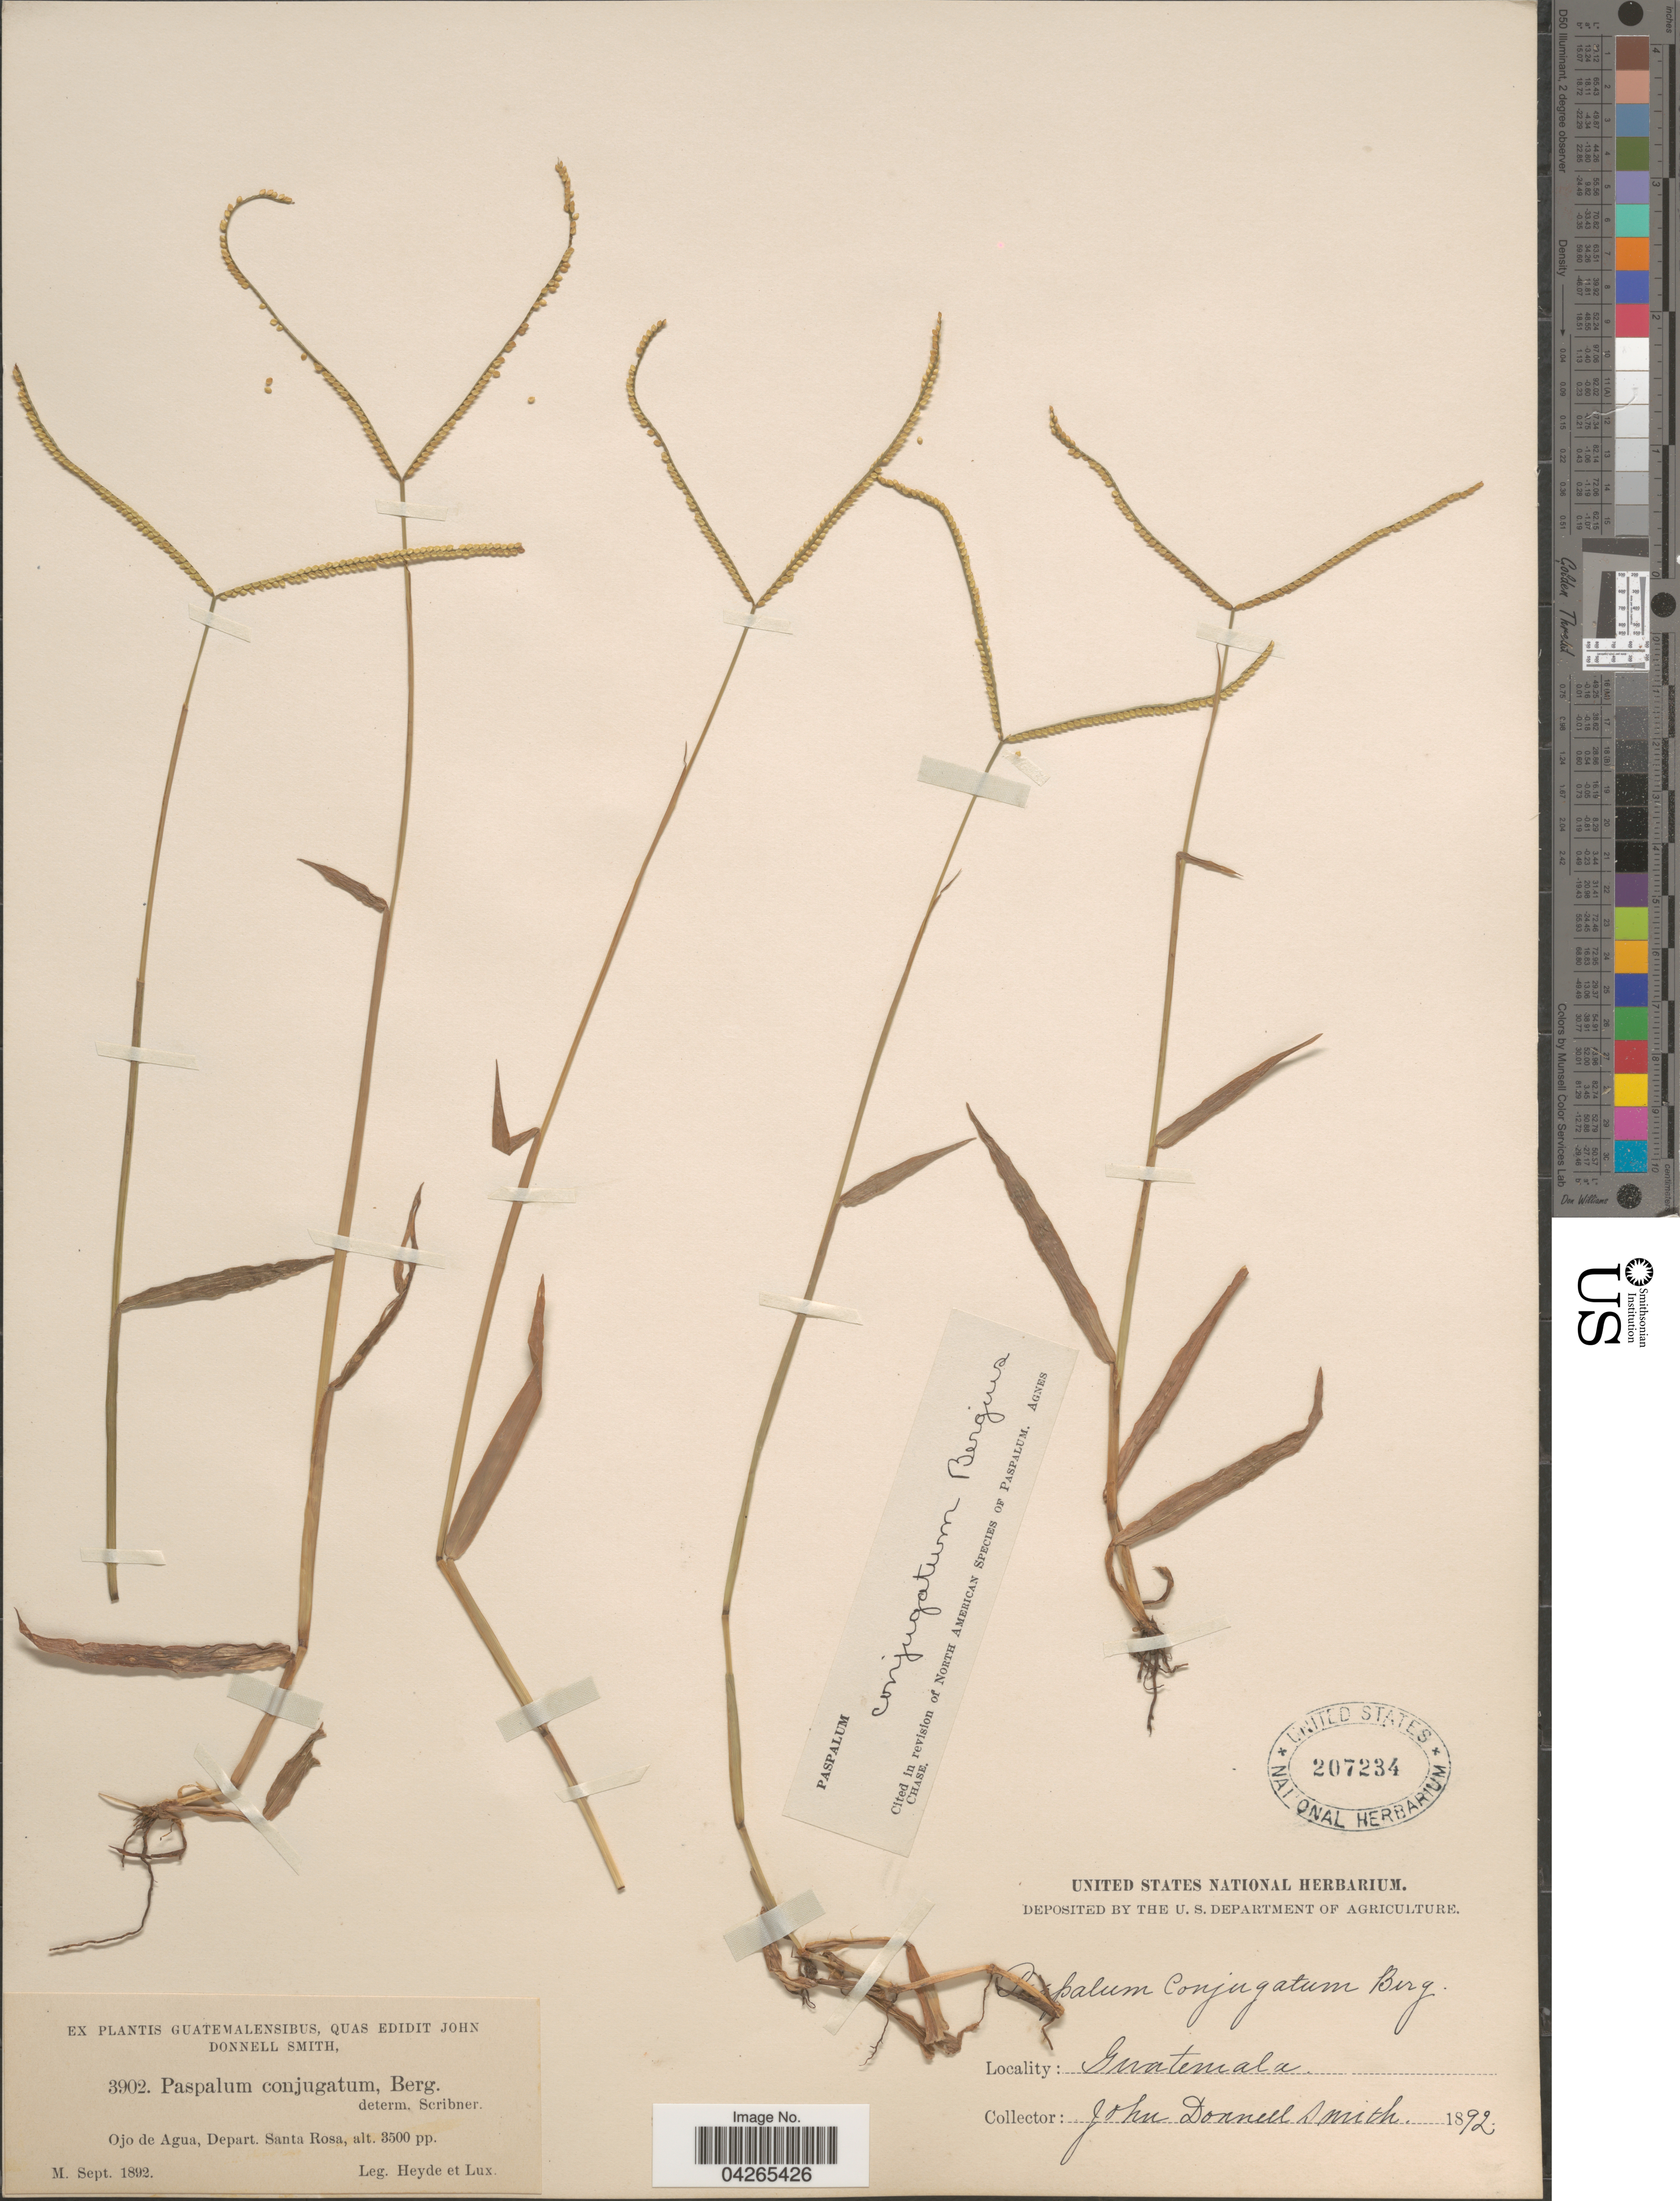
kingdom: Plantae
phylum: Tracheophyta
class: Liliopsida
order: Poales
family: Poaceae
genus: Paspalum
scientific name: Paspalum conjugatum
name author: P.J. Bergius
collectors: Heyde & Lux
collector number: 3902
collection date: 1892-09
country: Guatemala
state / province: Santa Rosa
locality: Ojo de Agua, Depart. Santa Rosa.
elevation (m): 1067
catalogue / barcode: US 207234